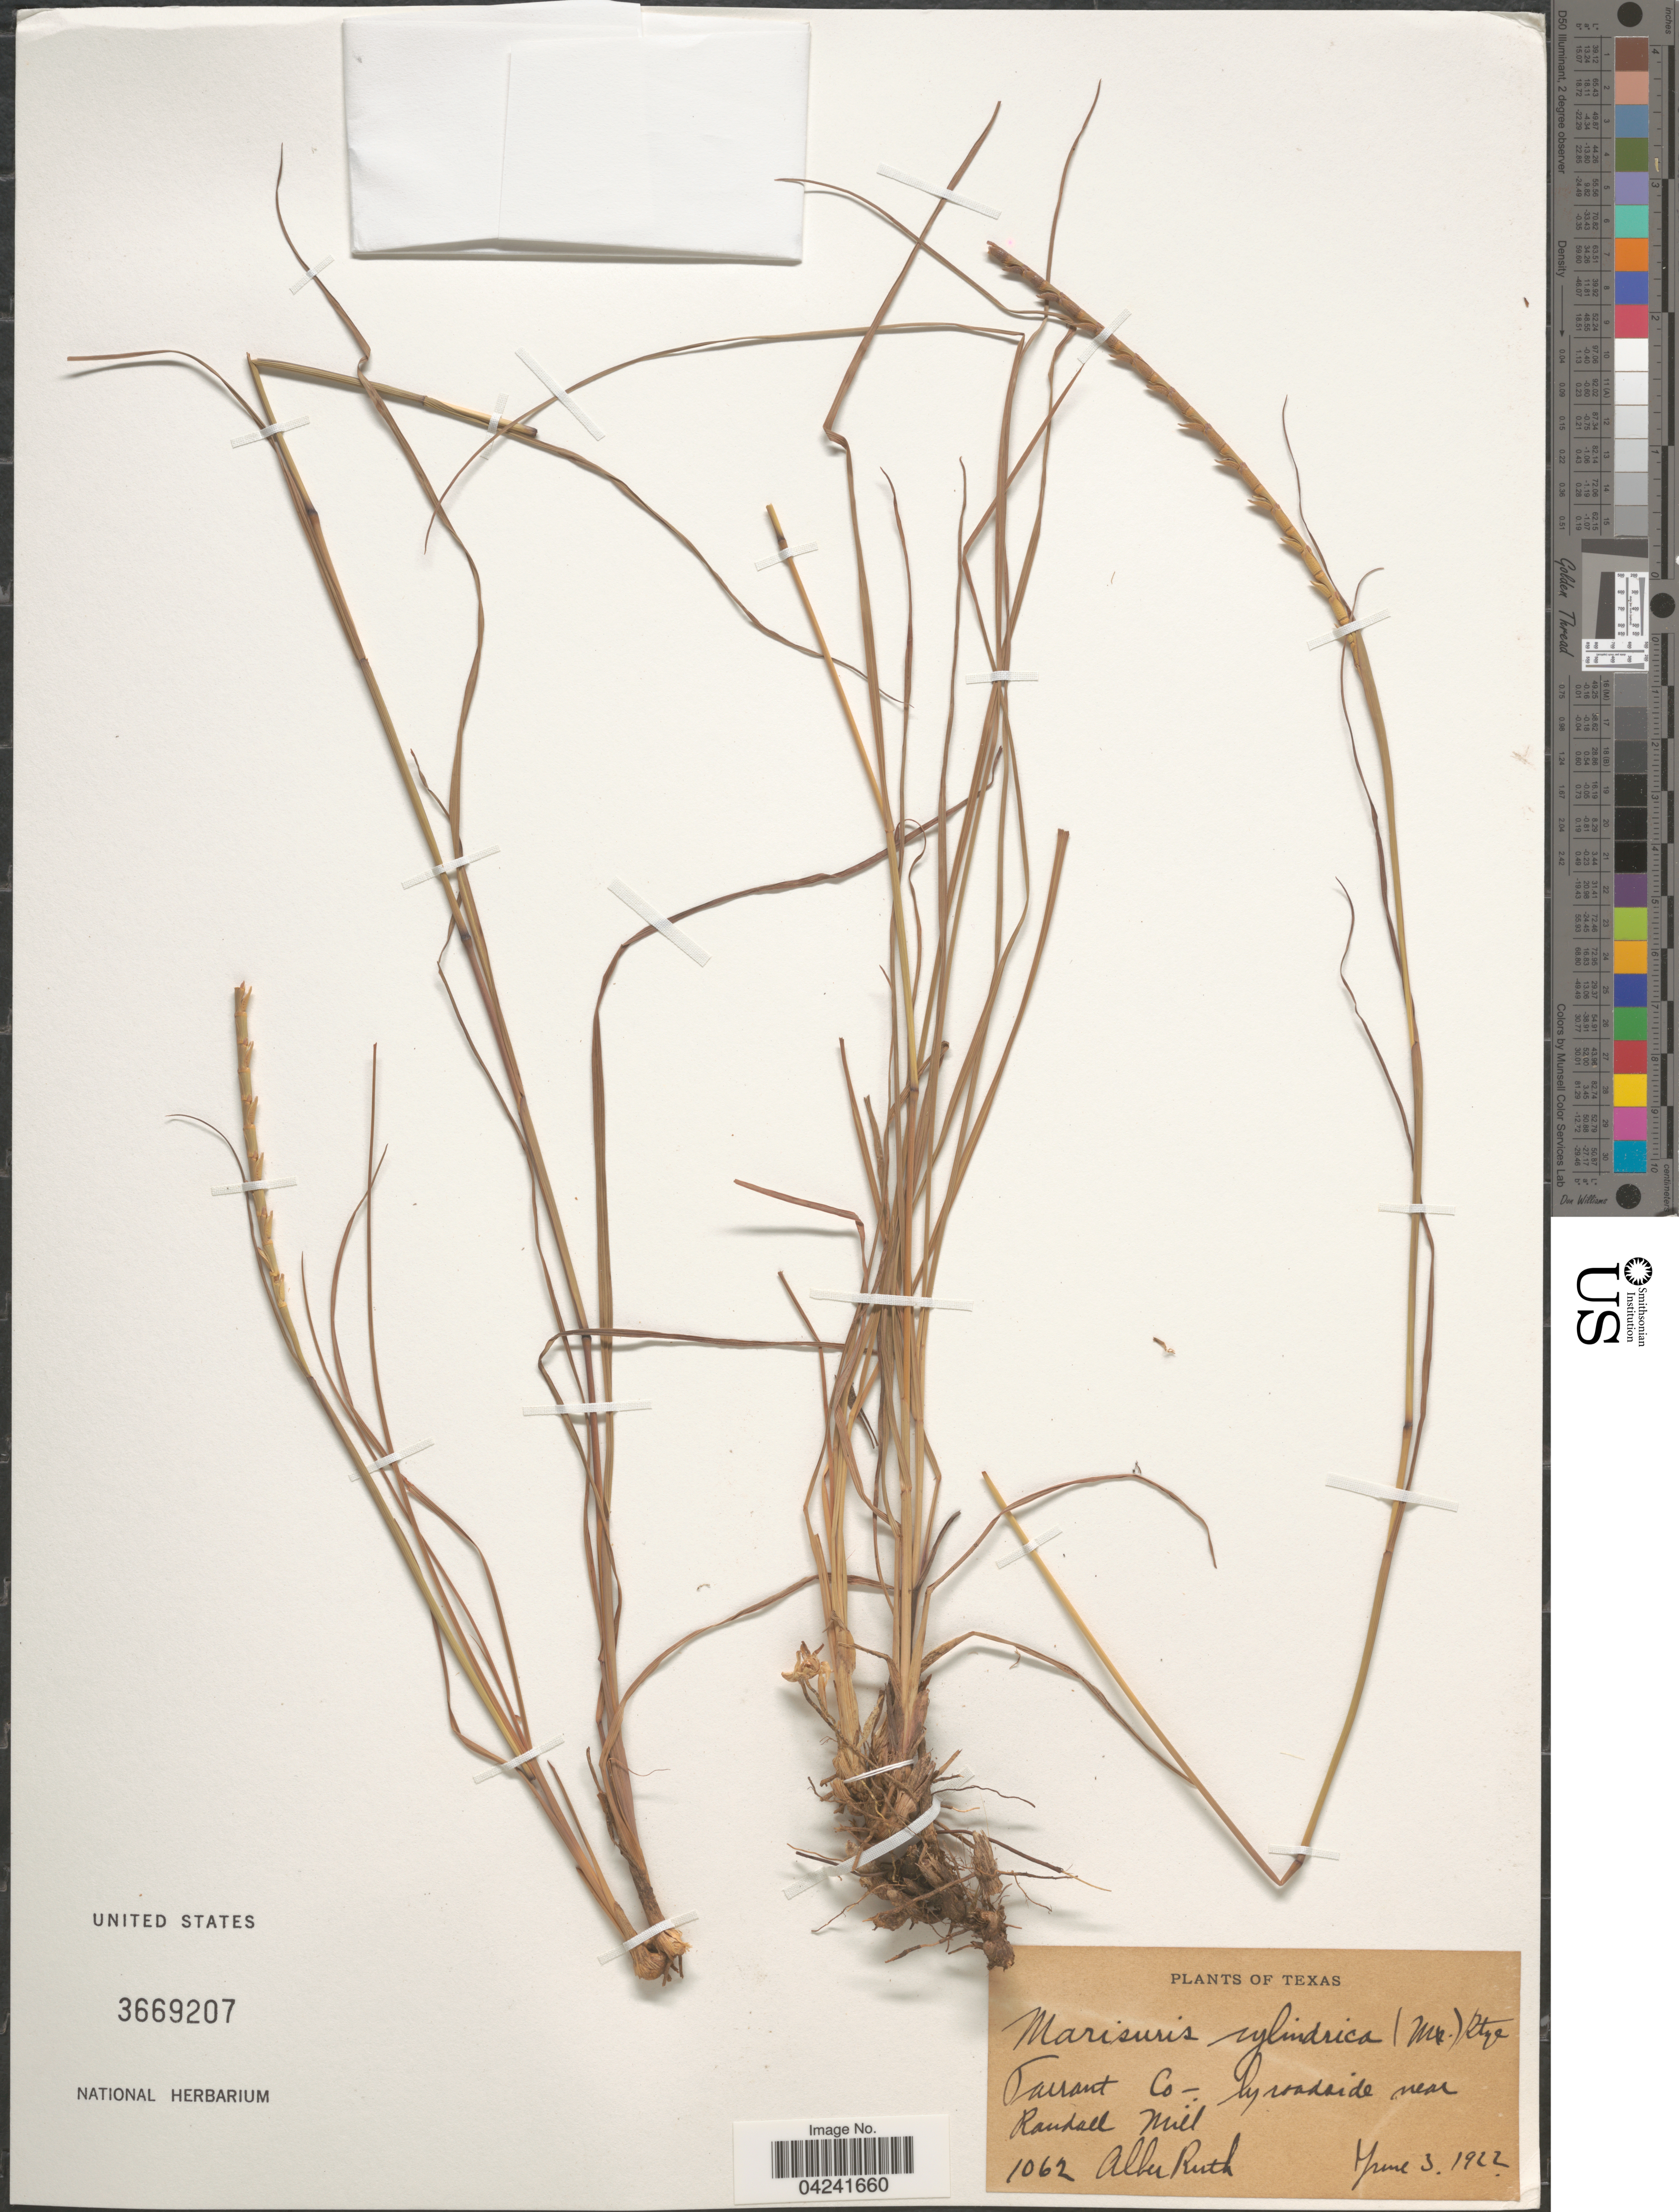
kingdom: Plantae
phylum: Tracheophyta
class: Liliopsida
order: Poales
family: Poaceae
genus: Mnesithea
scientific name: Mnesithea cylindrica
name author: (Michx.) de Koning & Sosef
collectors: A. Ruth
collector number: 1062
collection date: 1922-06-03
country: United States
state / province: Texas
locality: Tarrant Co.- by roadside near Randall Mill.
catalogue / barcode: US 3669207